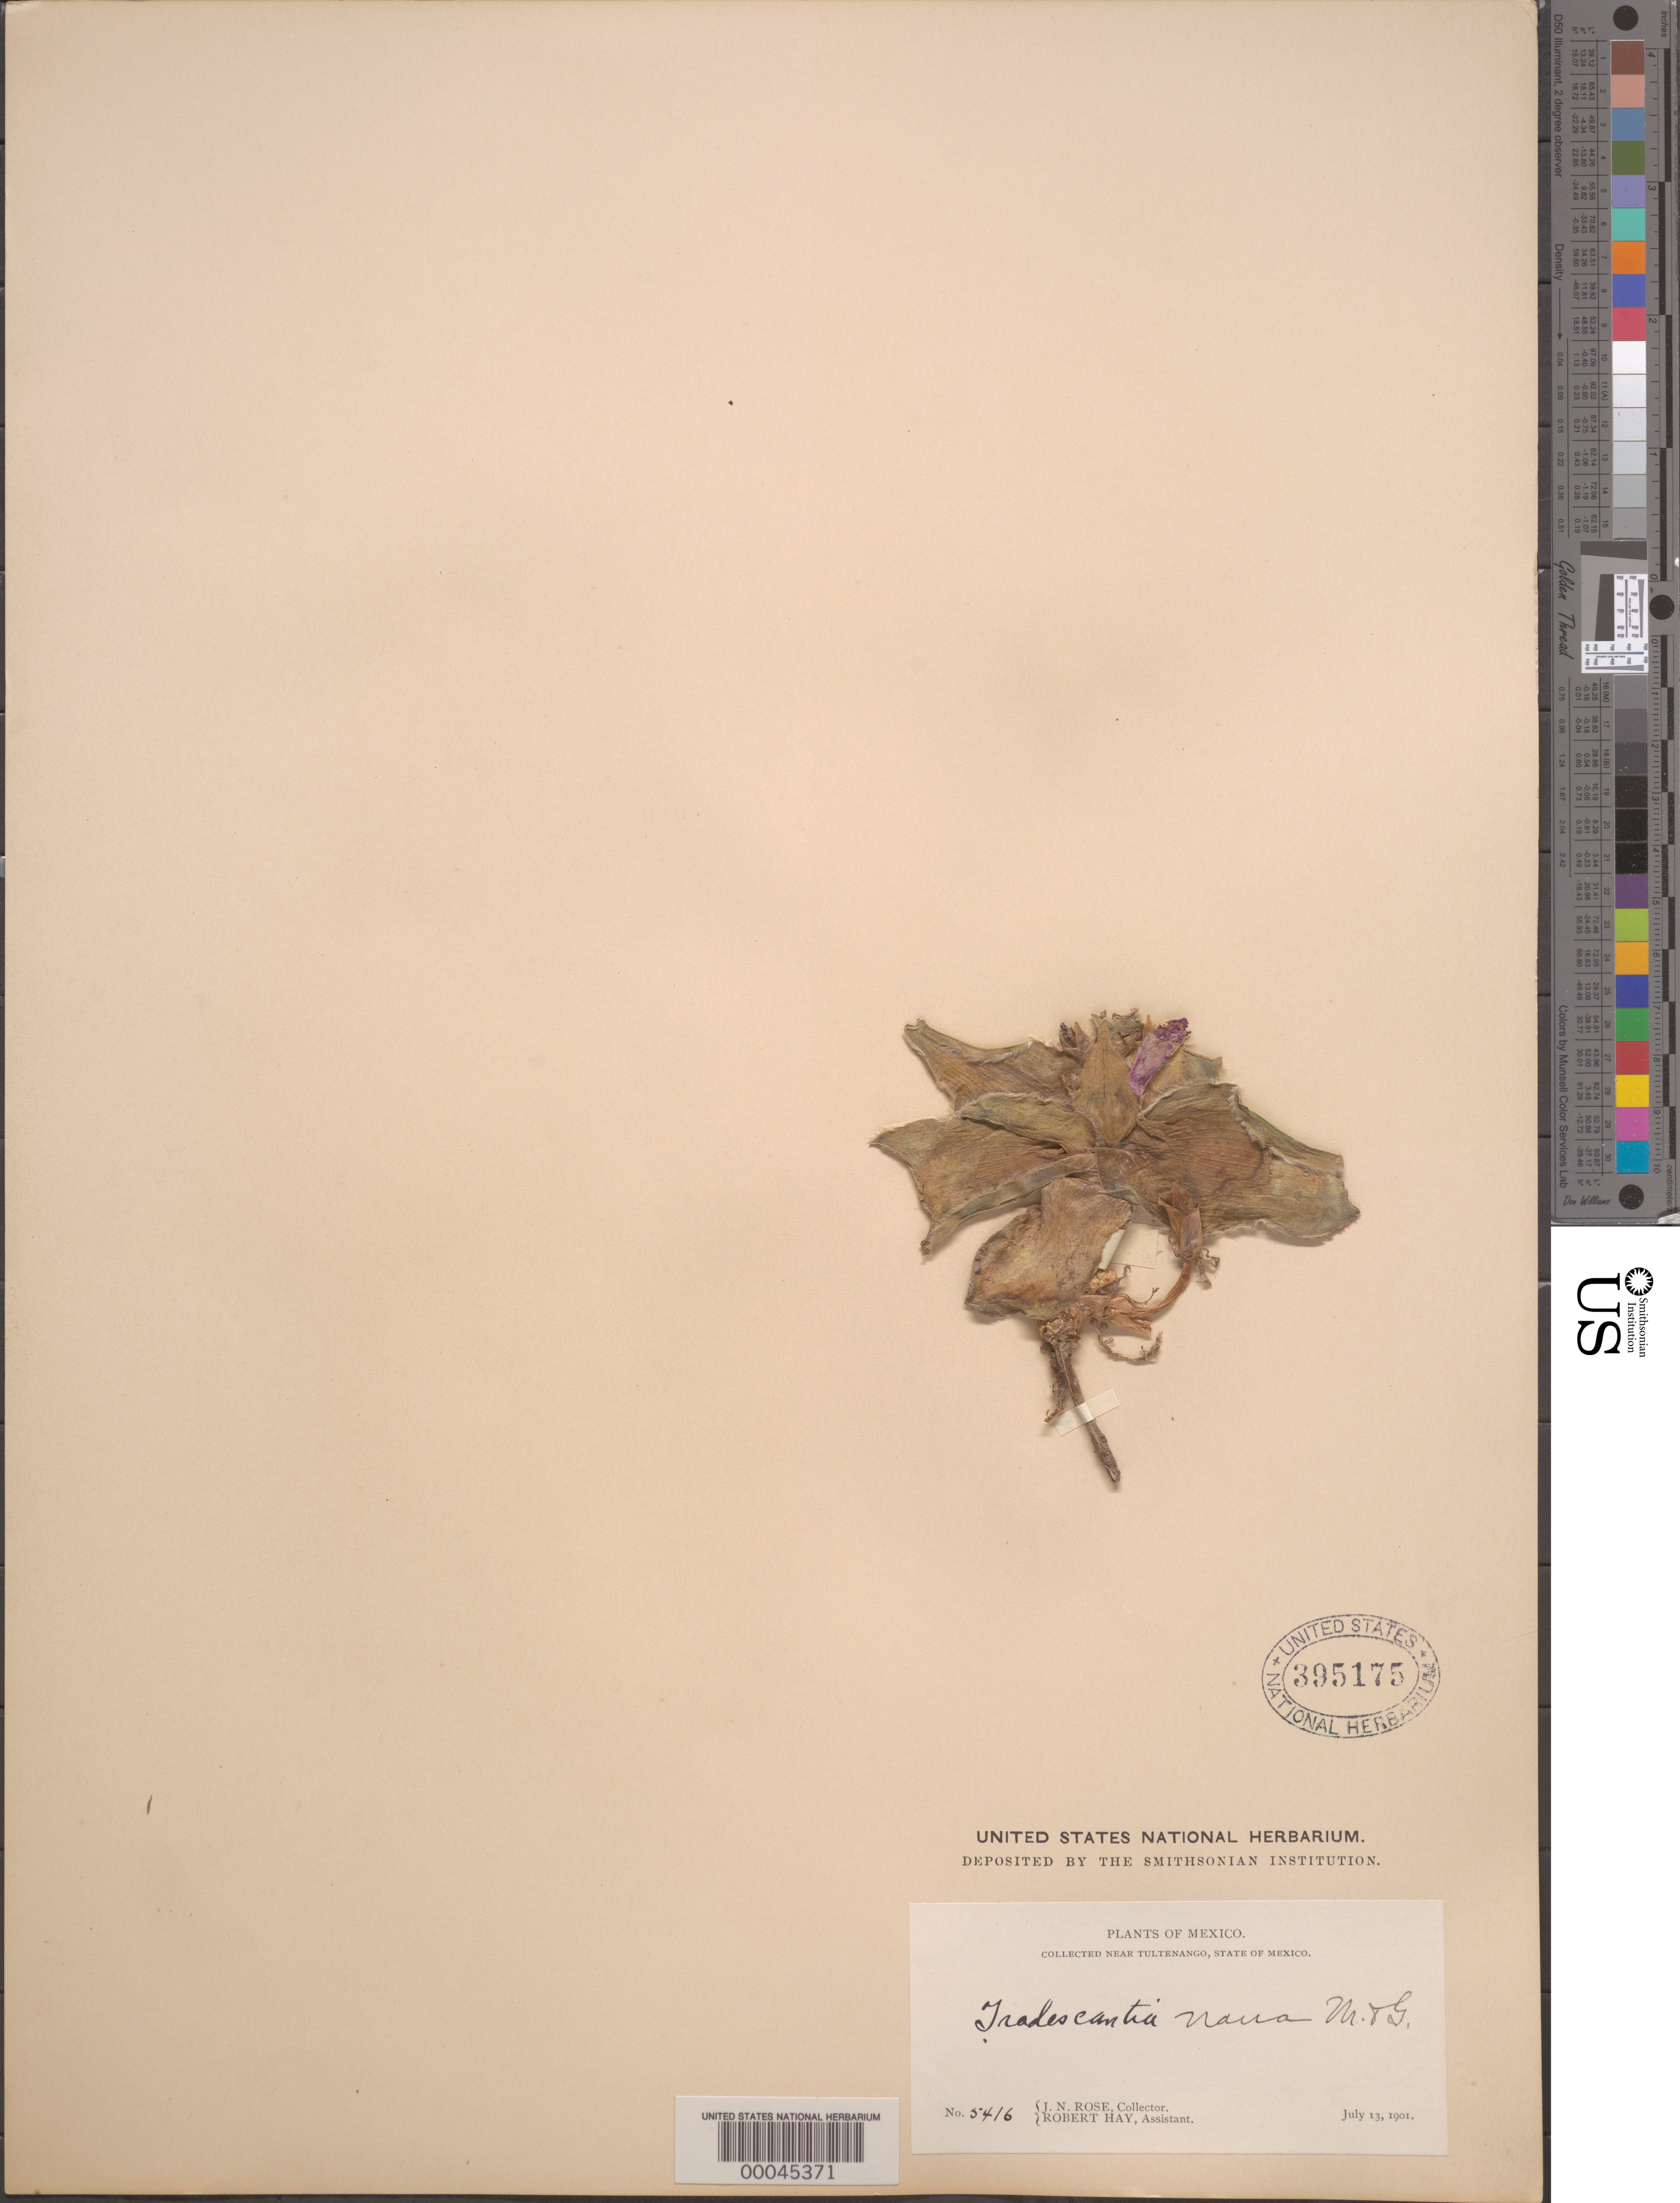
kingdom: Plantae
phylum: Tracheophyta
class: Liliopsida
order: Commelinales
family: Commelinaceae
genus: Tradescantia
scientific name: Tradescantia iridescens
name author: Lindl.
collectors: J. N. Rose & R. H. Hay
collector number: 5416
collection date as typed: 13 Jul 1901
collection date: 1901-07-13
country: Mexico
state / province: México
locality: Near Tultenango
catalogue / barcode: US 395175